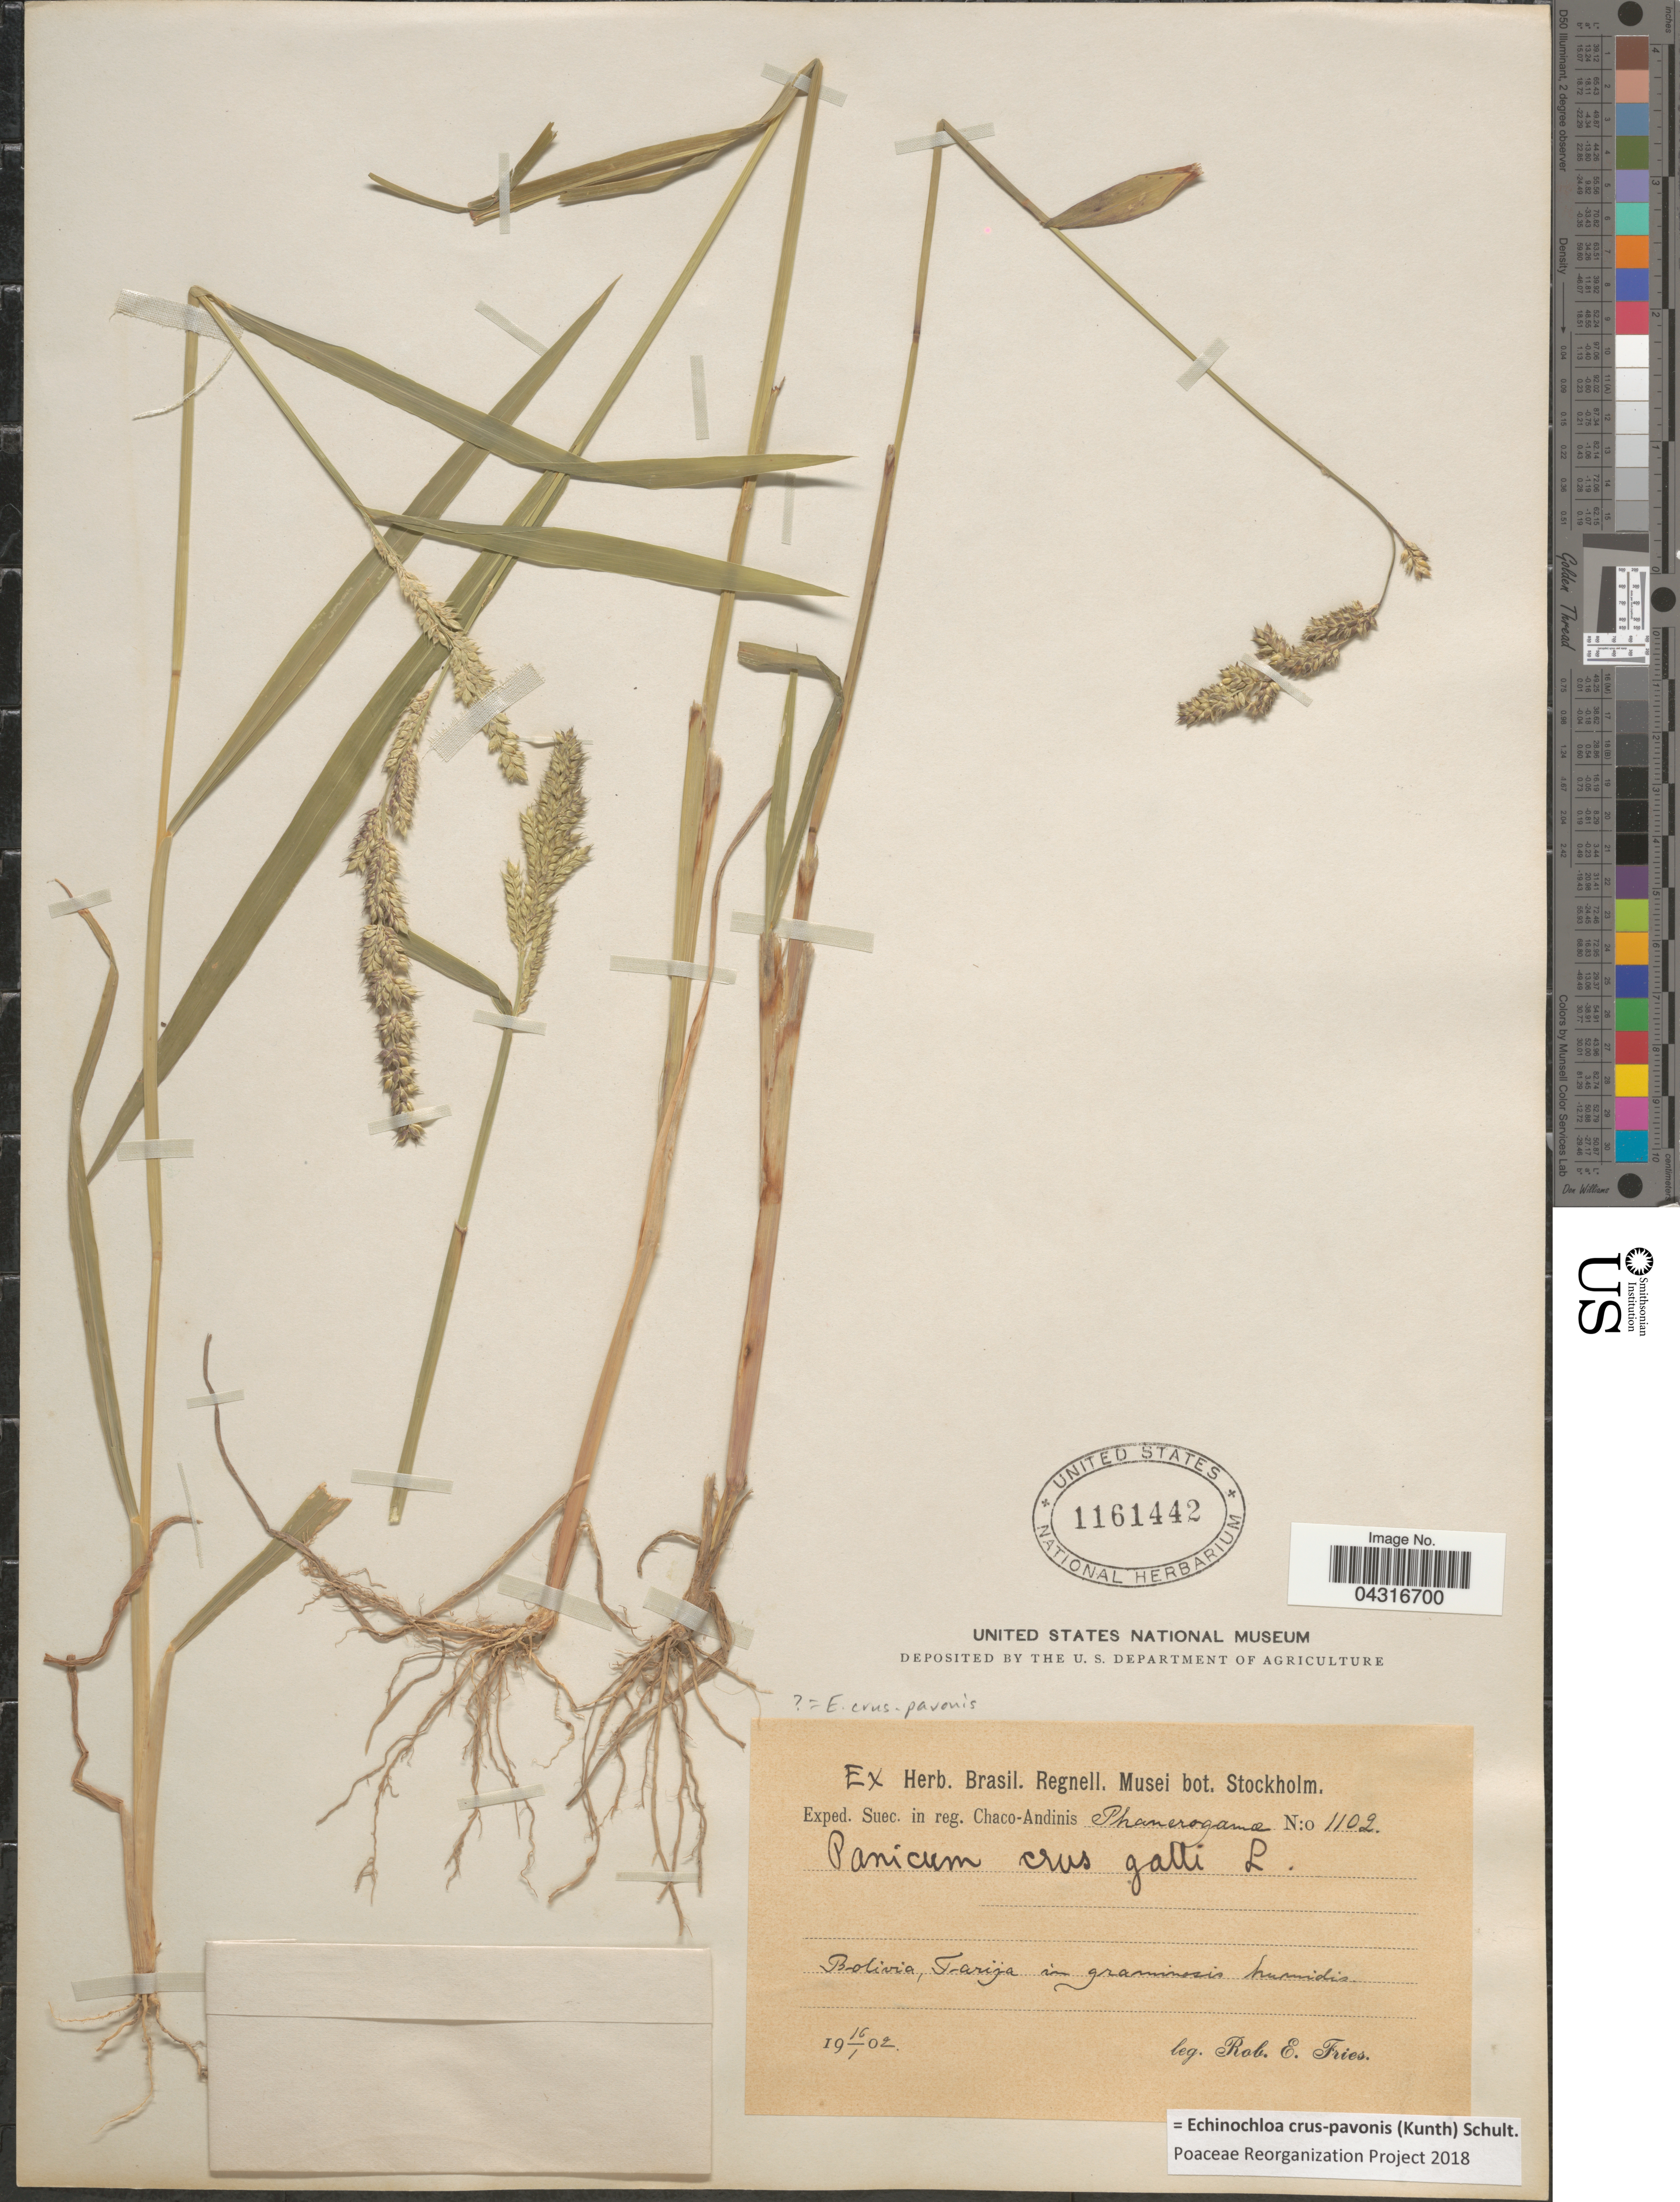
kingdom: Plantae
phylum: Tracheophyta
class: Liliopsida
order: Poales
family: Poaceae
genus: Echinochloa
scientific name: Echinochloa crus-pavonis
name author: (Kunth) Schult.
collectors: R. E. Fries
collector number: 1102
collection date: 1902-01-16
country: Bolivia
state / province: Tarija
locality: Exped. Suec. in reg. Chaco-Andinia Phanerogama.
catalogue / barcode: US 1161442